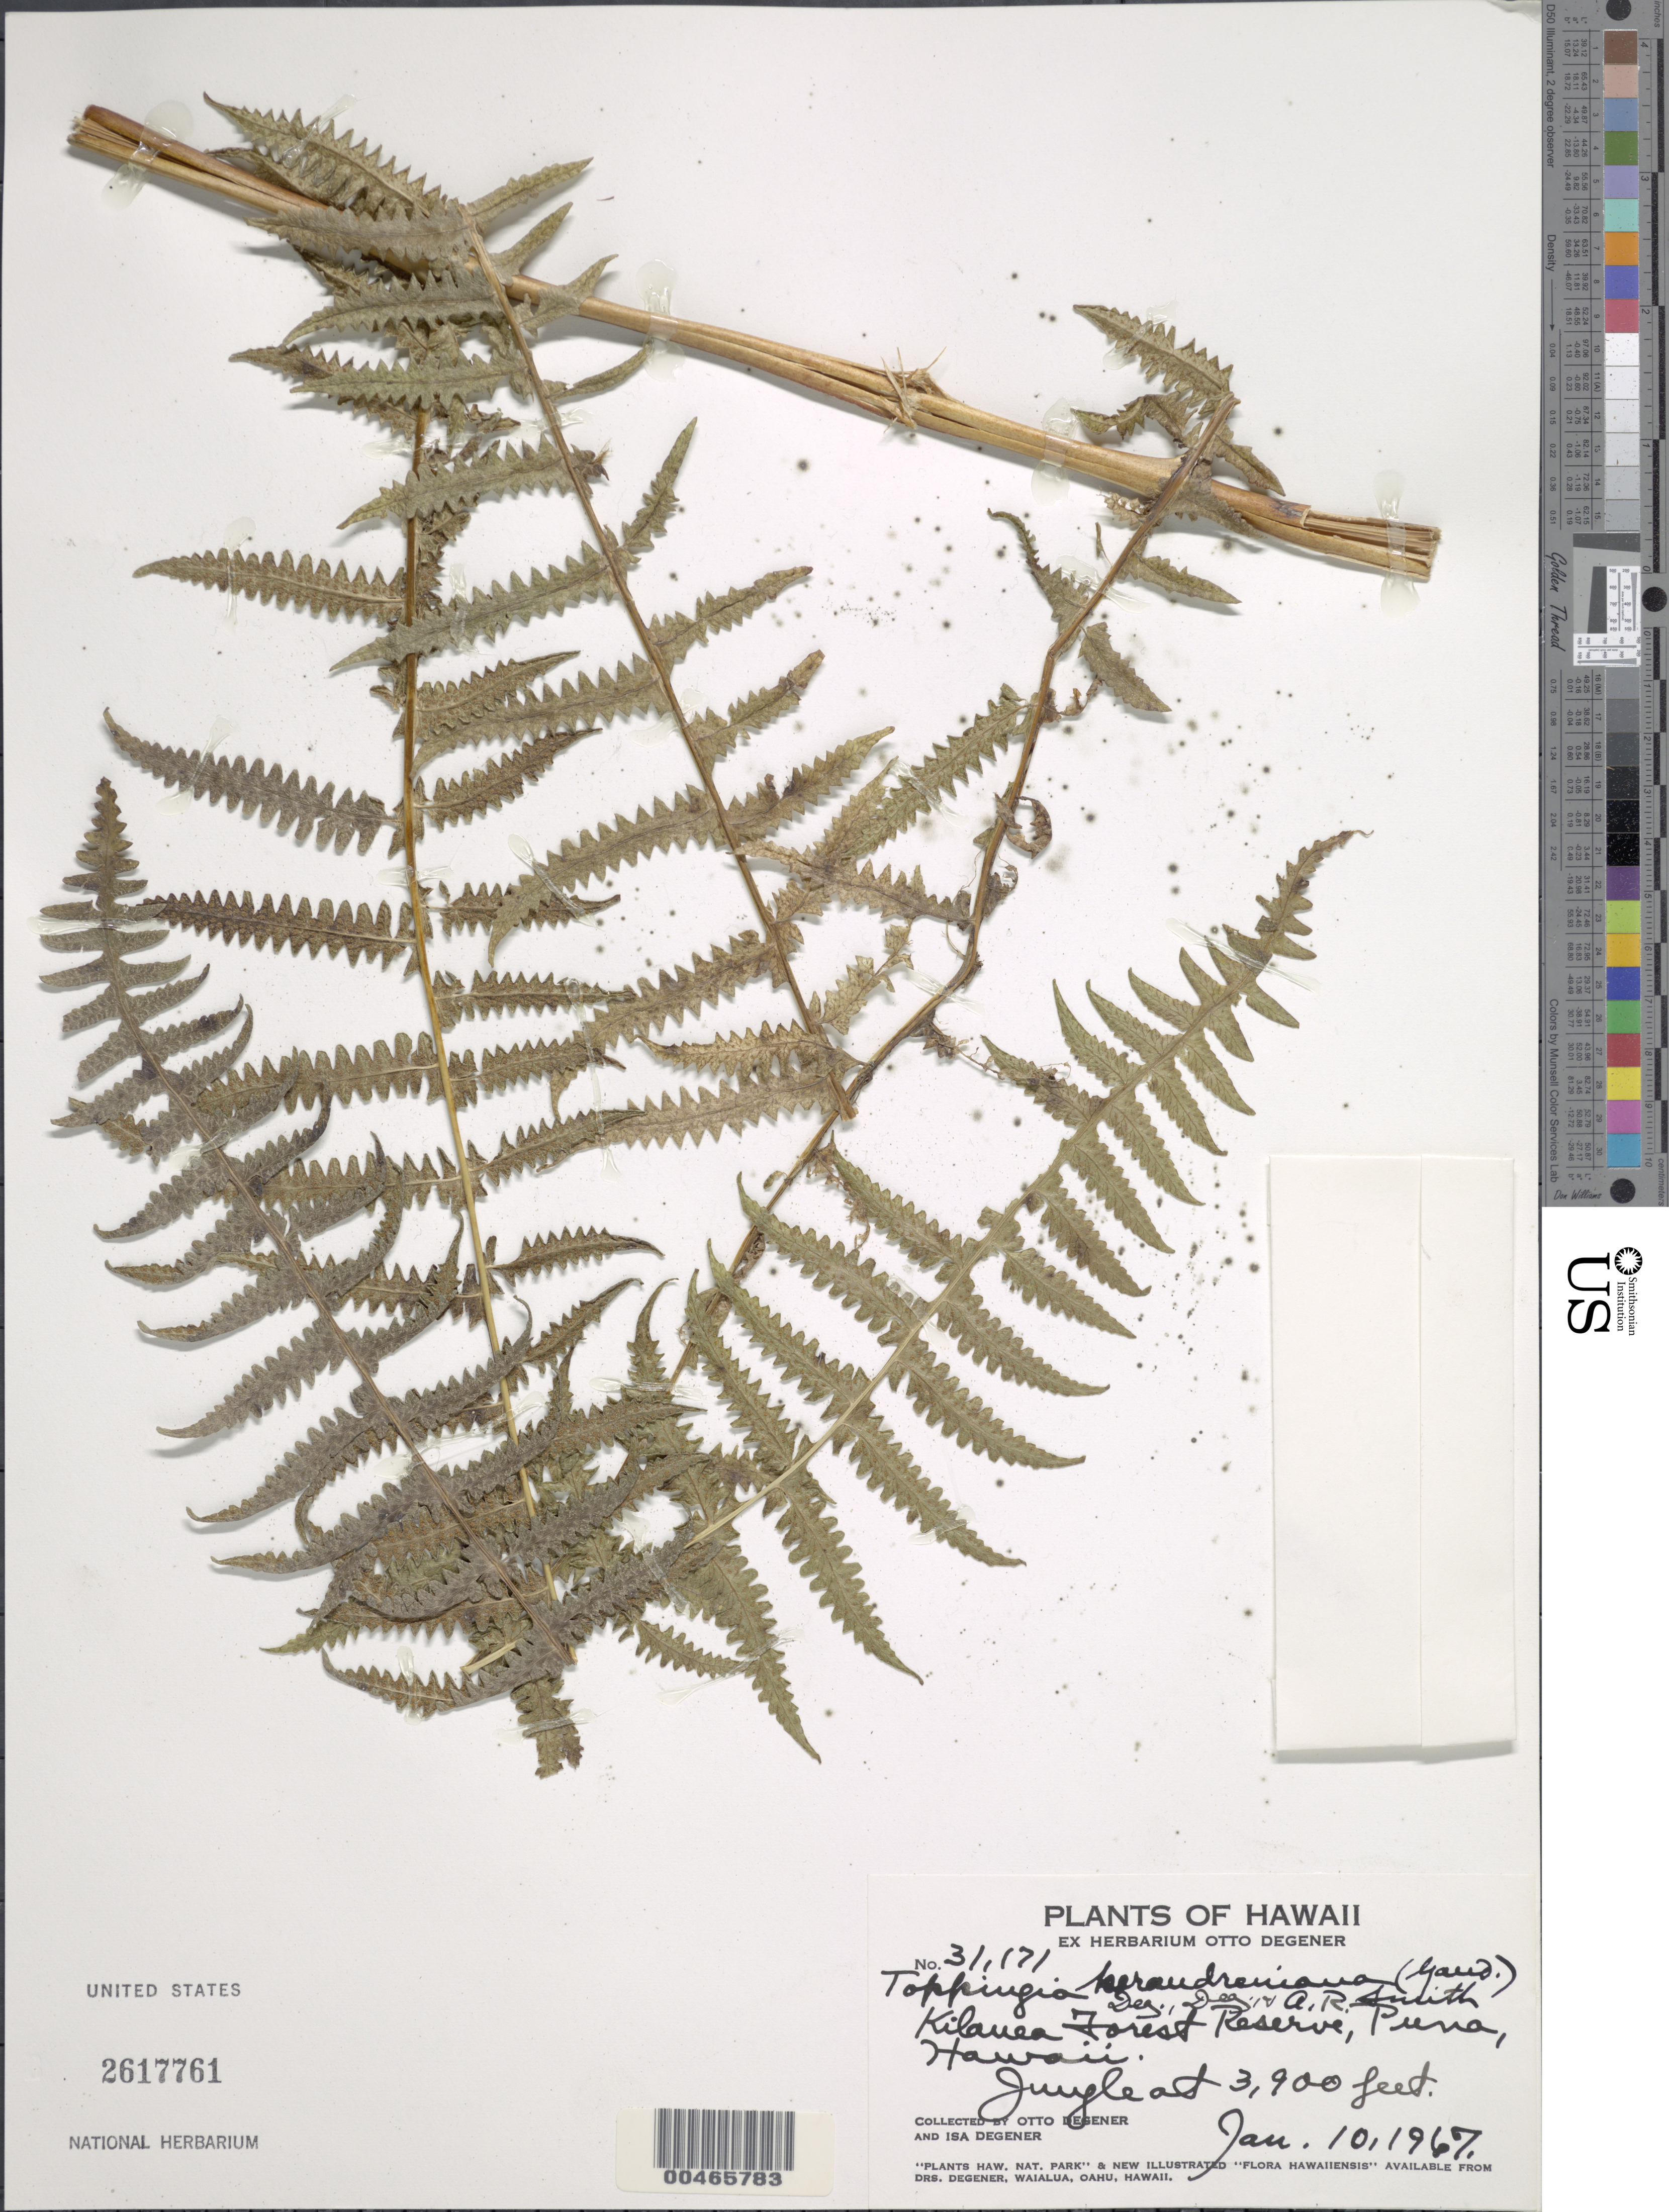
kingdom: Plantae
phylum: Tracheophyta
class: Polypodiopsida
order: Polypodiales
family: Thelypteridaceae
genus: Pseudophegopteris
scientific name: Pseudophegopteris keraudreniana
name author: (Gaudich.) Holttum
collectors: O. Degener & I. Degener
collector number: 31171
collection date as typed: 10 Jan 1967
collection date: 1967-01-10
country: United States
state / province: Hawaii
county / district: Hawaii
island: Hawaii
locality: Kilauea Forest Reserve, Puna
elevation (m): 1189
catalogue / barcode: US 2617761